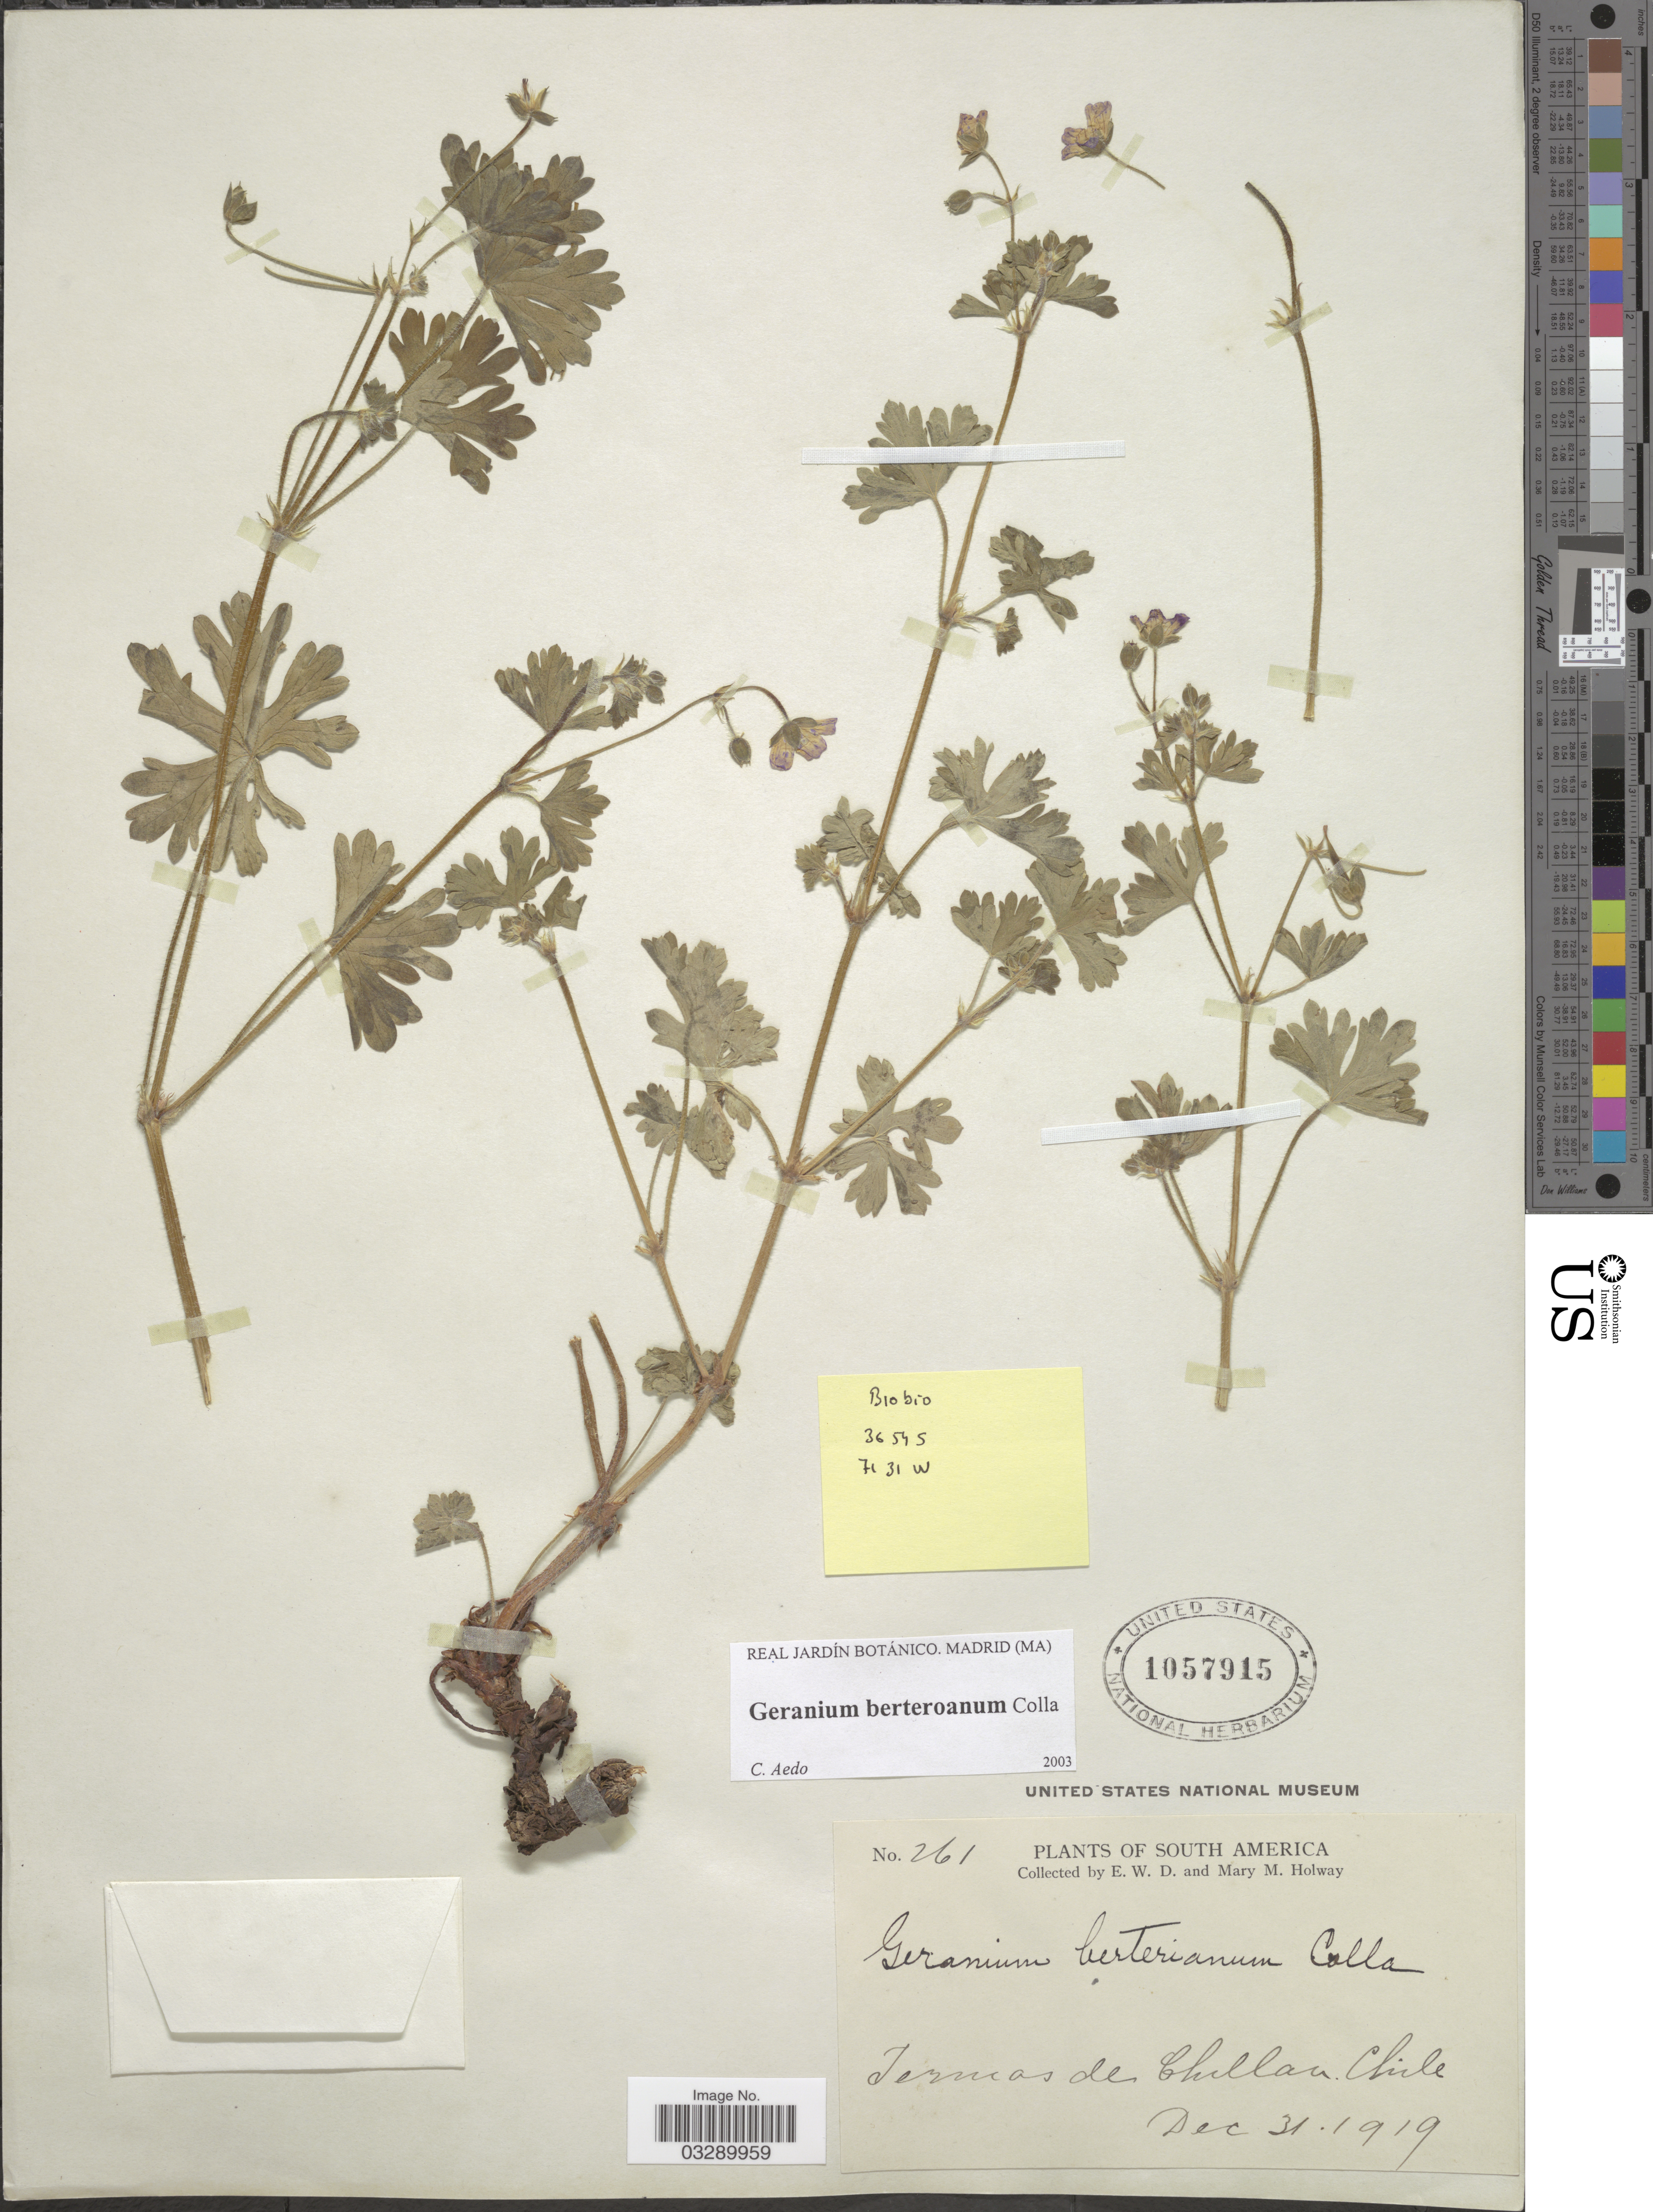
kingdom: Plantae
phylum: Tracheophyta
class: Magnoliopsida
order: Geraniales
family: Geraniaceae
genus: Geranium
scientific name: Geranium berteroanum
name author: Colla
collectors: E. W. D. Holway & M. M. Holway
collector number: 261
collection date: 1919-12-31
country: Chile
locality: Termas de Chillan. Bio Bio.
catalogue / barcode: US 1057915